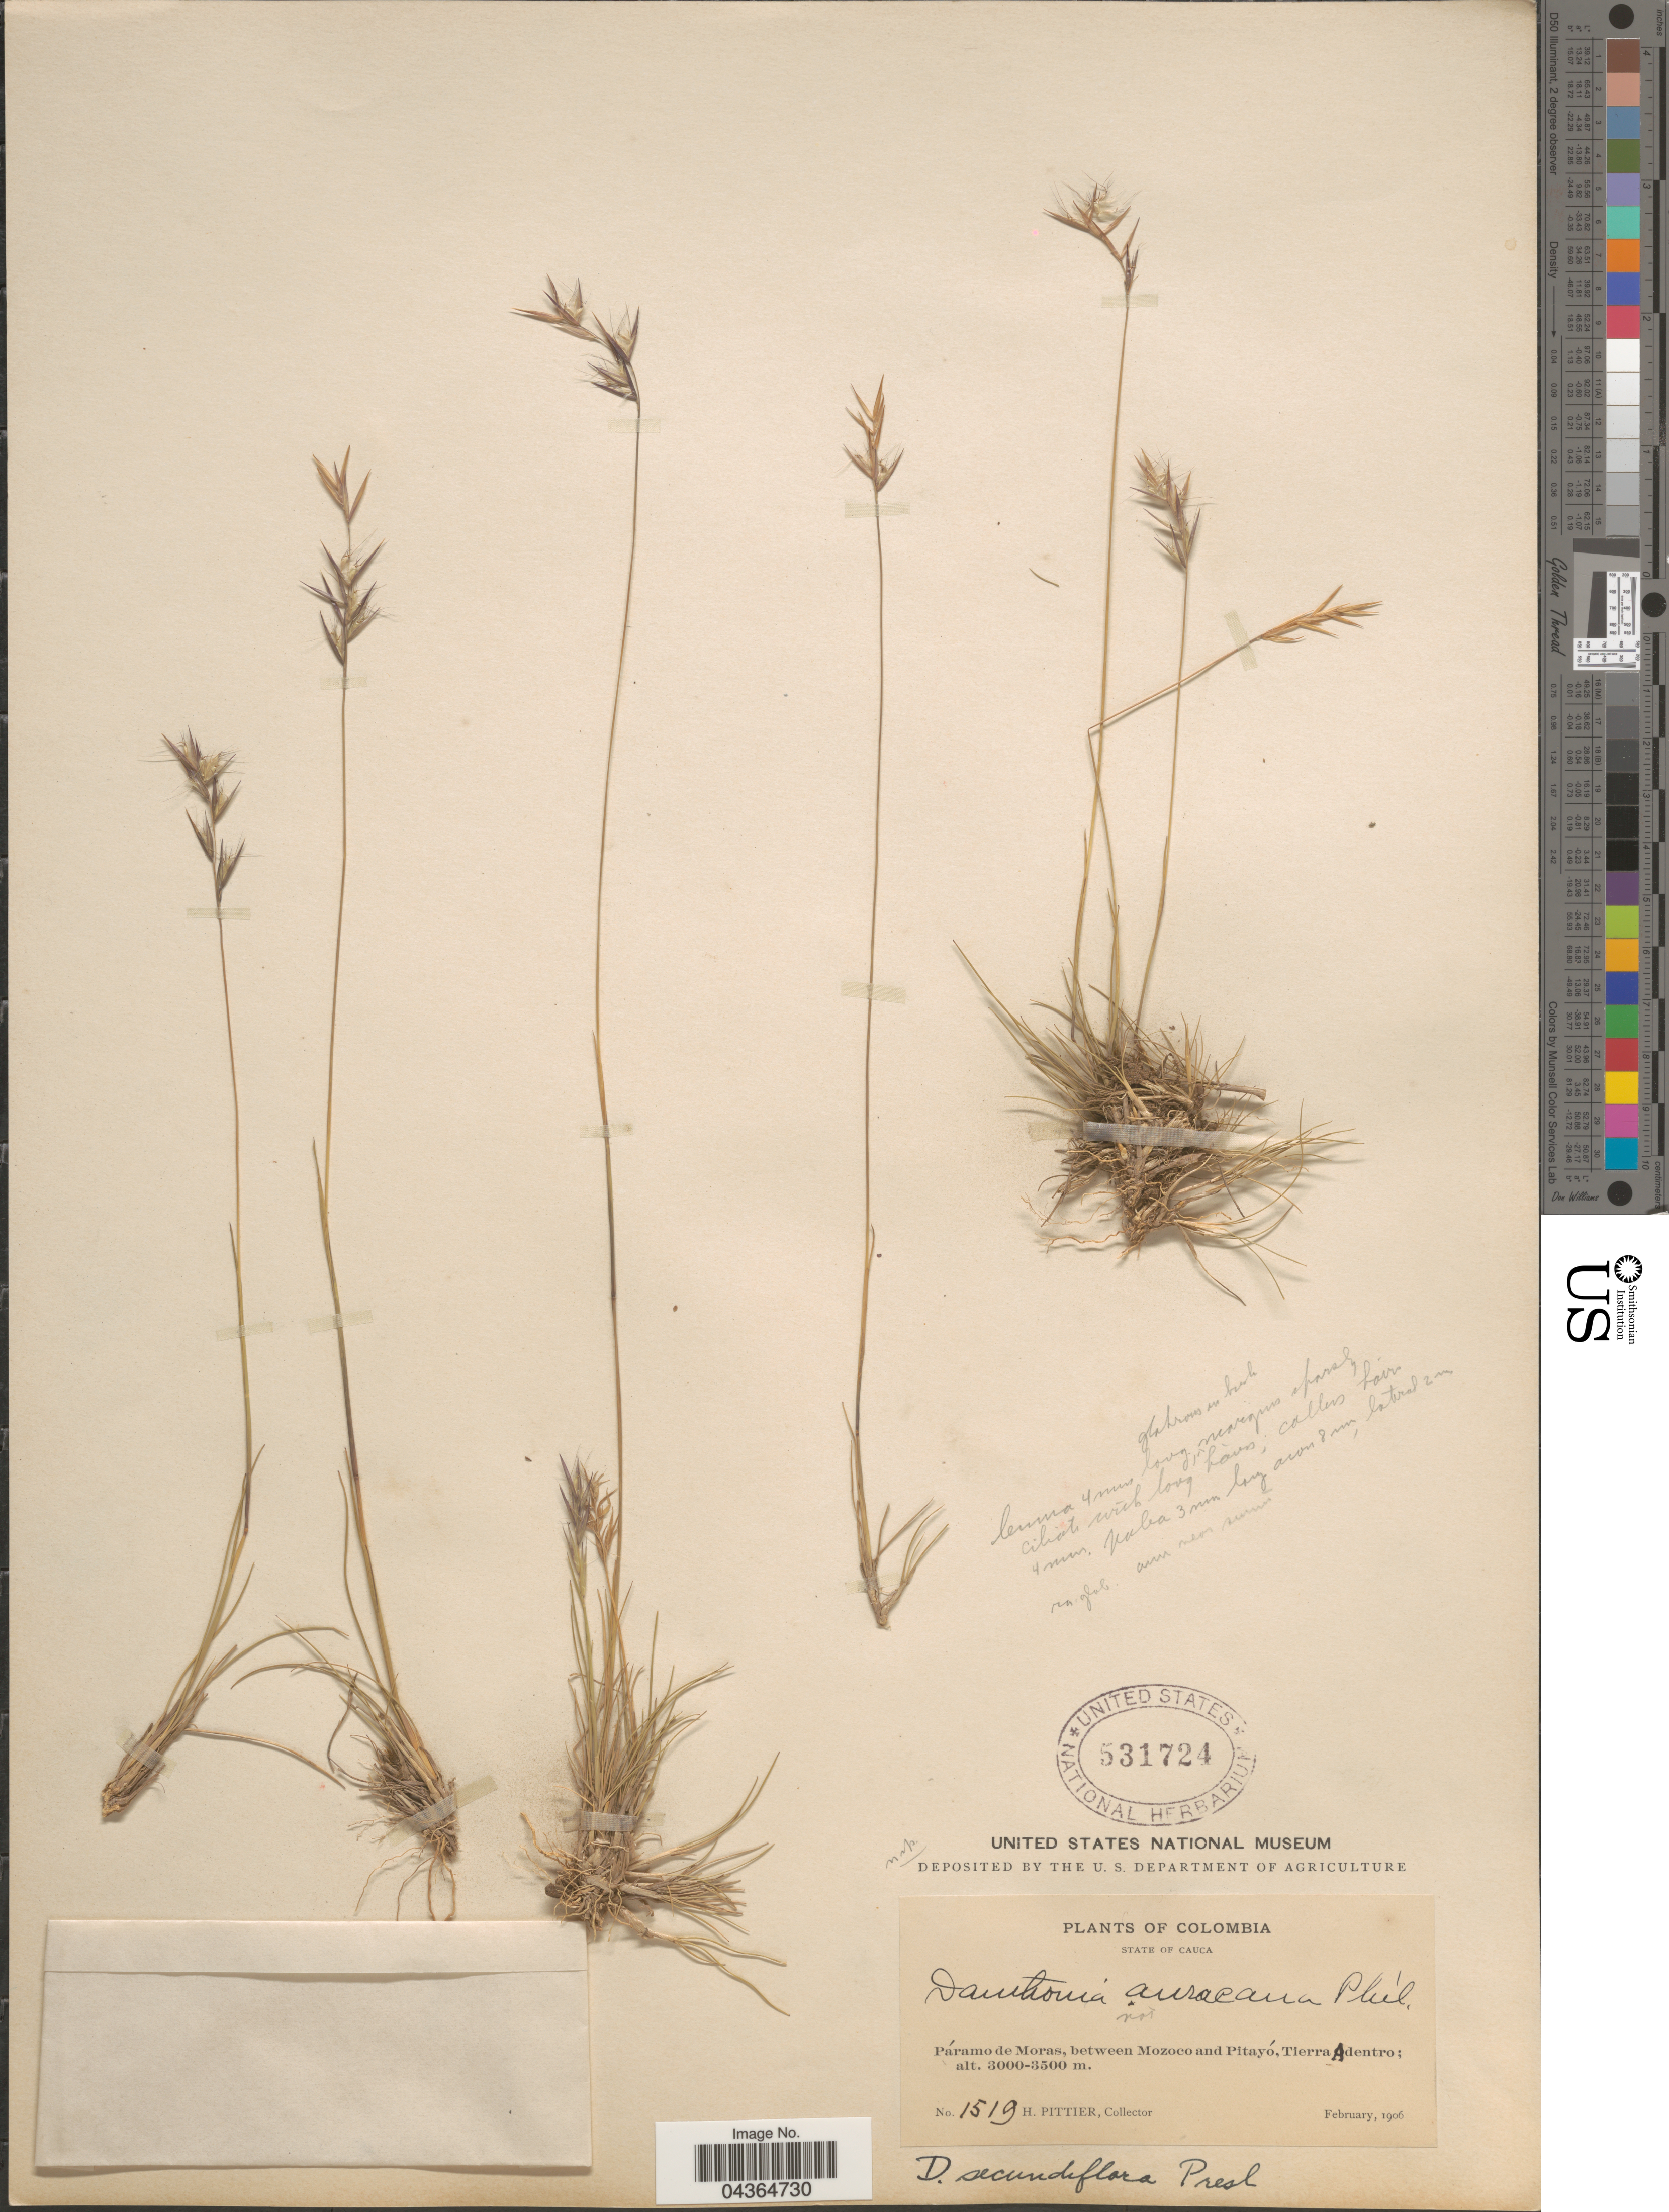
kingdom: Plantae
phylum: Tracheophyta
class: Liliopsida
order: Poales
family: Poaceae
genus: Danthonia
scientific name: Danthonia secundiflora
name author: J. Presl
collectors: H. F. Pittier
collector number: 1519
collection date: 1906-02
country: Colombia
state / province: Cauca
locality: Páramo de Moras, between Mozoco and Pitayó, Tierra Adentro.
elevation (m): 3000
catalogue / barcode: US 531724